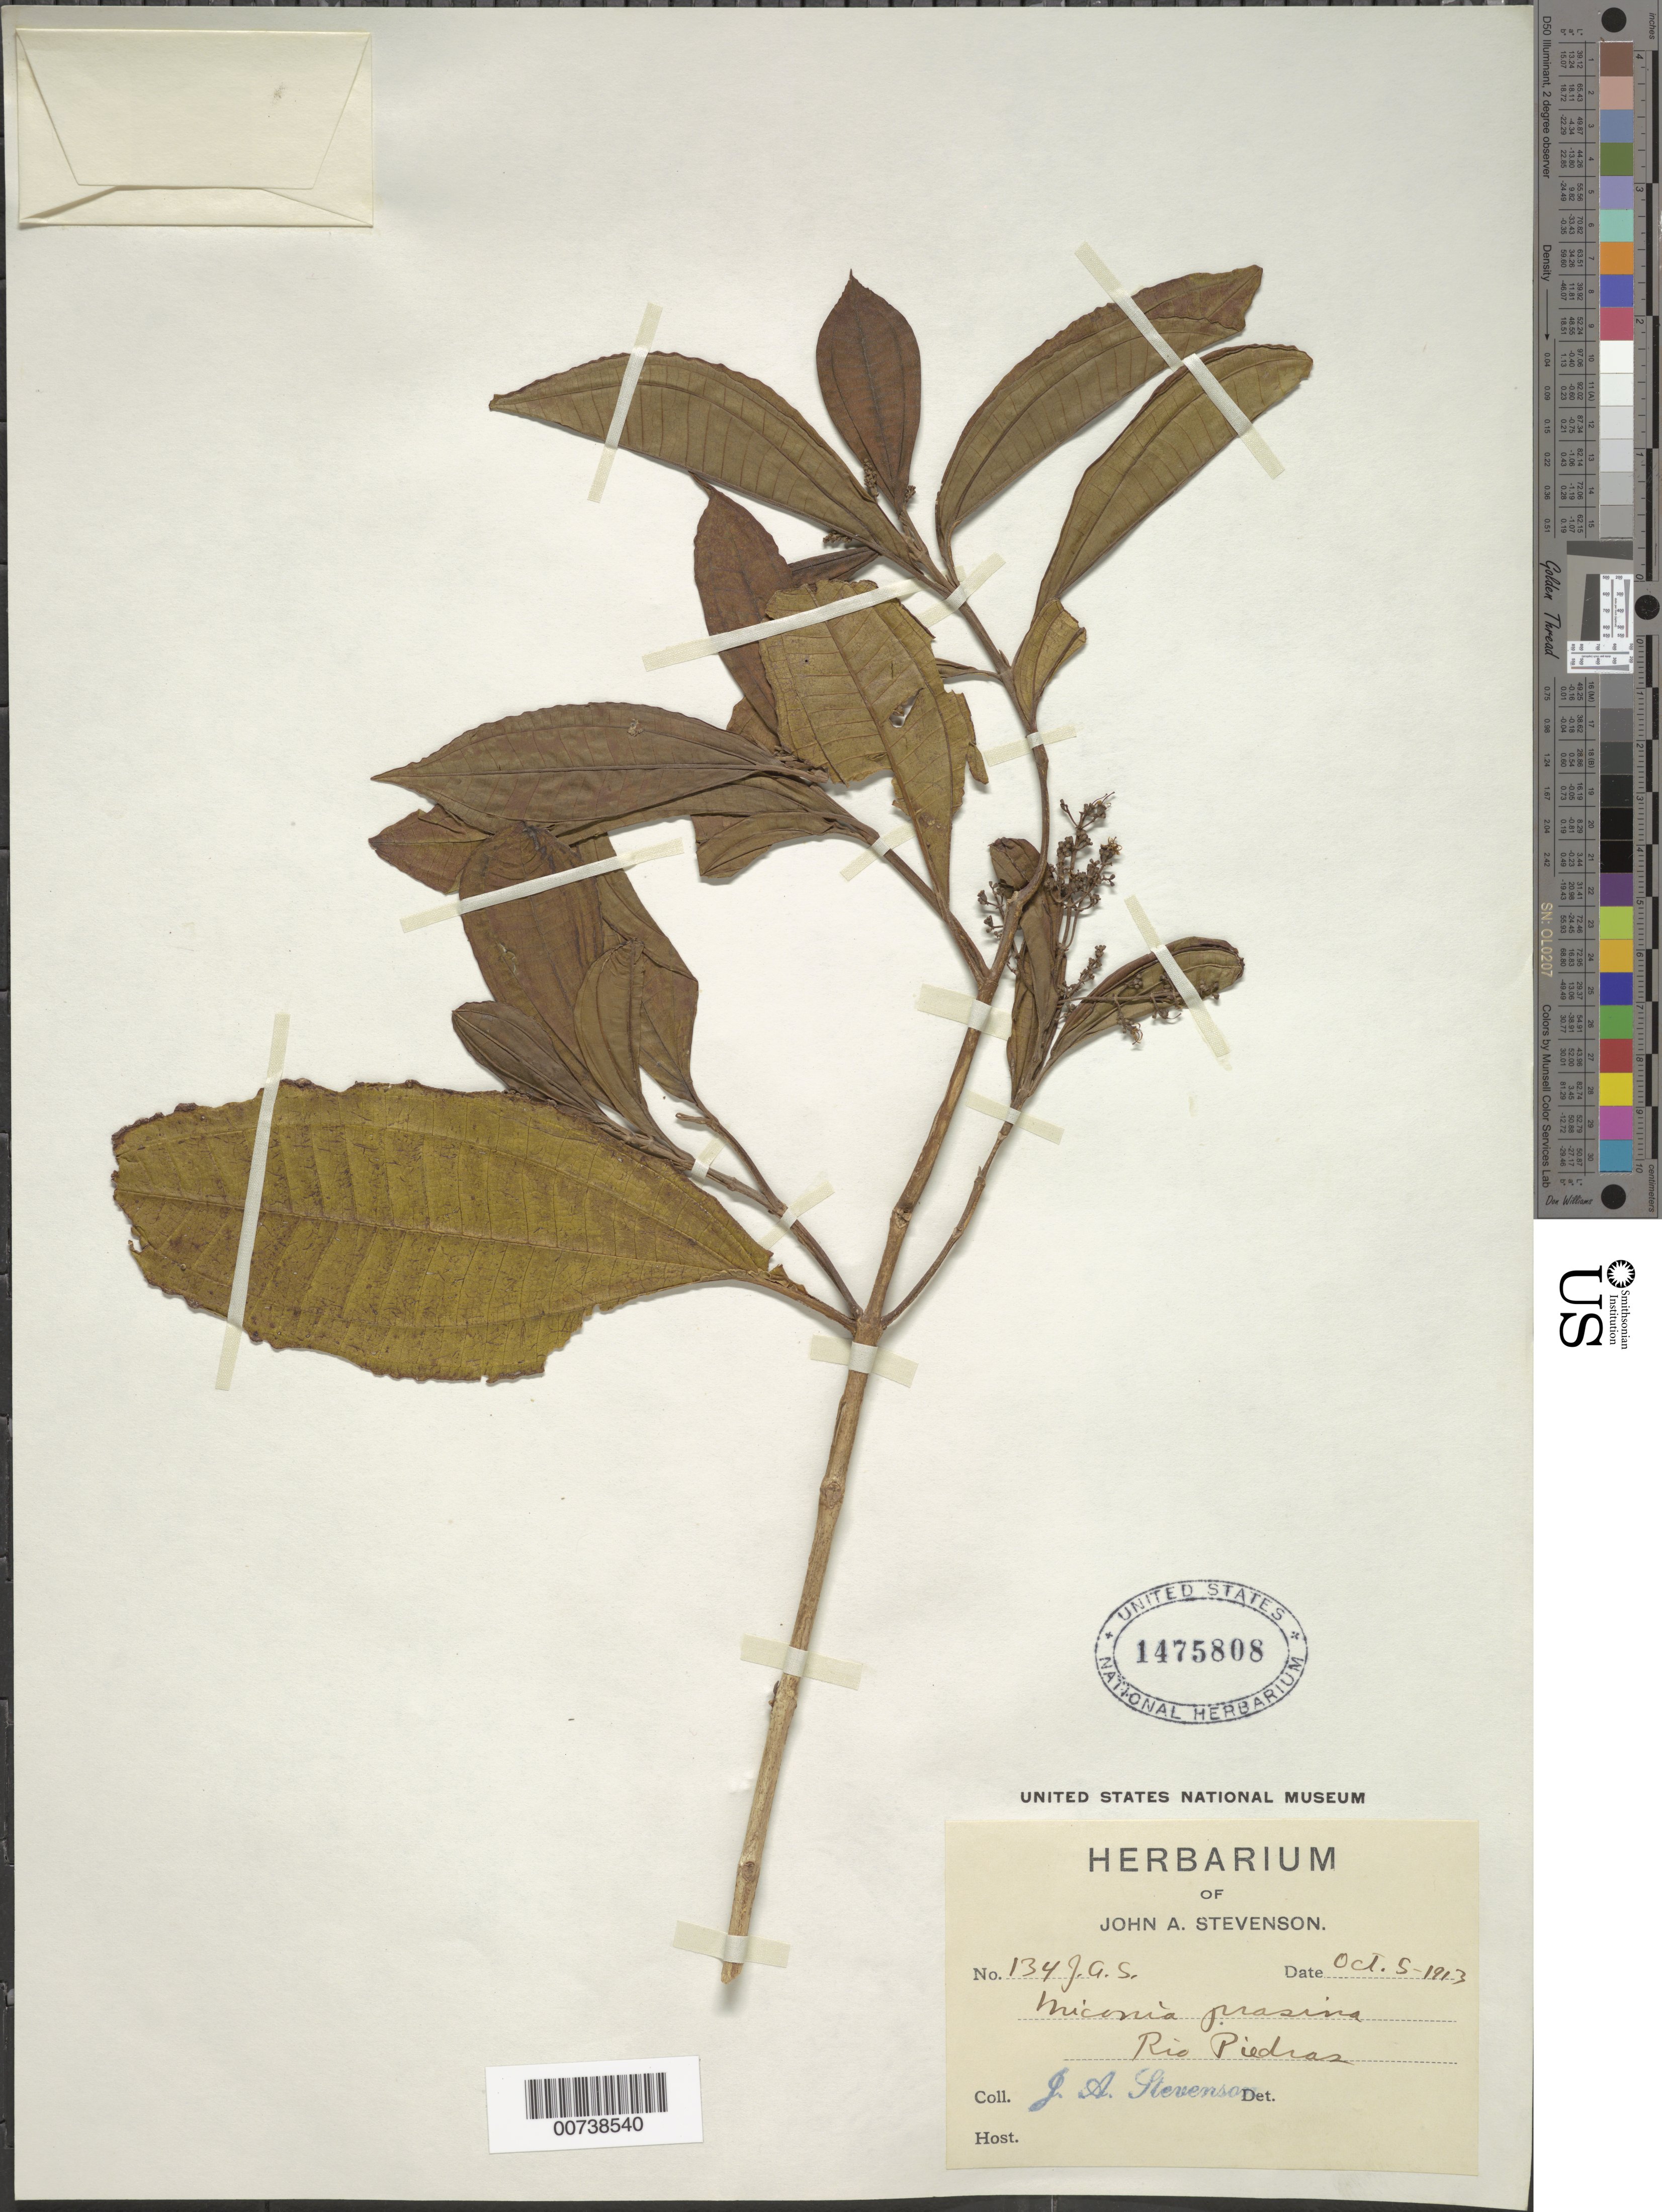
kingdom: Plantae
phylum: Tracheophyta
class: Magnoliopsida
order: Myrtales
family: Melastomataceae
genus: Miconia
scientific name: Miconia prasina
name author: (Sw.) DC.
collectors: J. Stevenson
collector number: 134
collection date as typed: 05 Oct 1913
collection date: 1913-10-05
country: Puerto Rico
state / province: San Juan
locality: Rio Piedras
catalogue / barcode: US 1475808